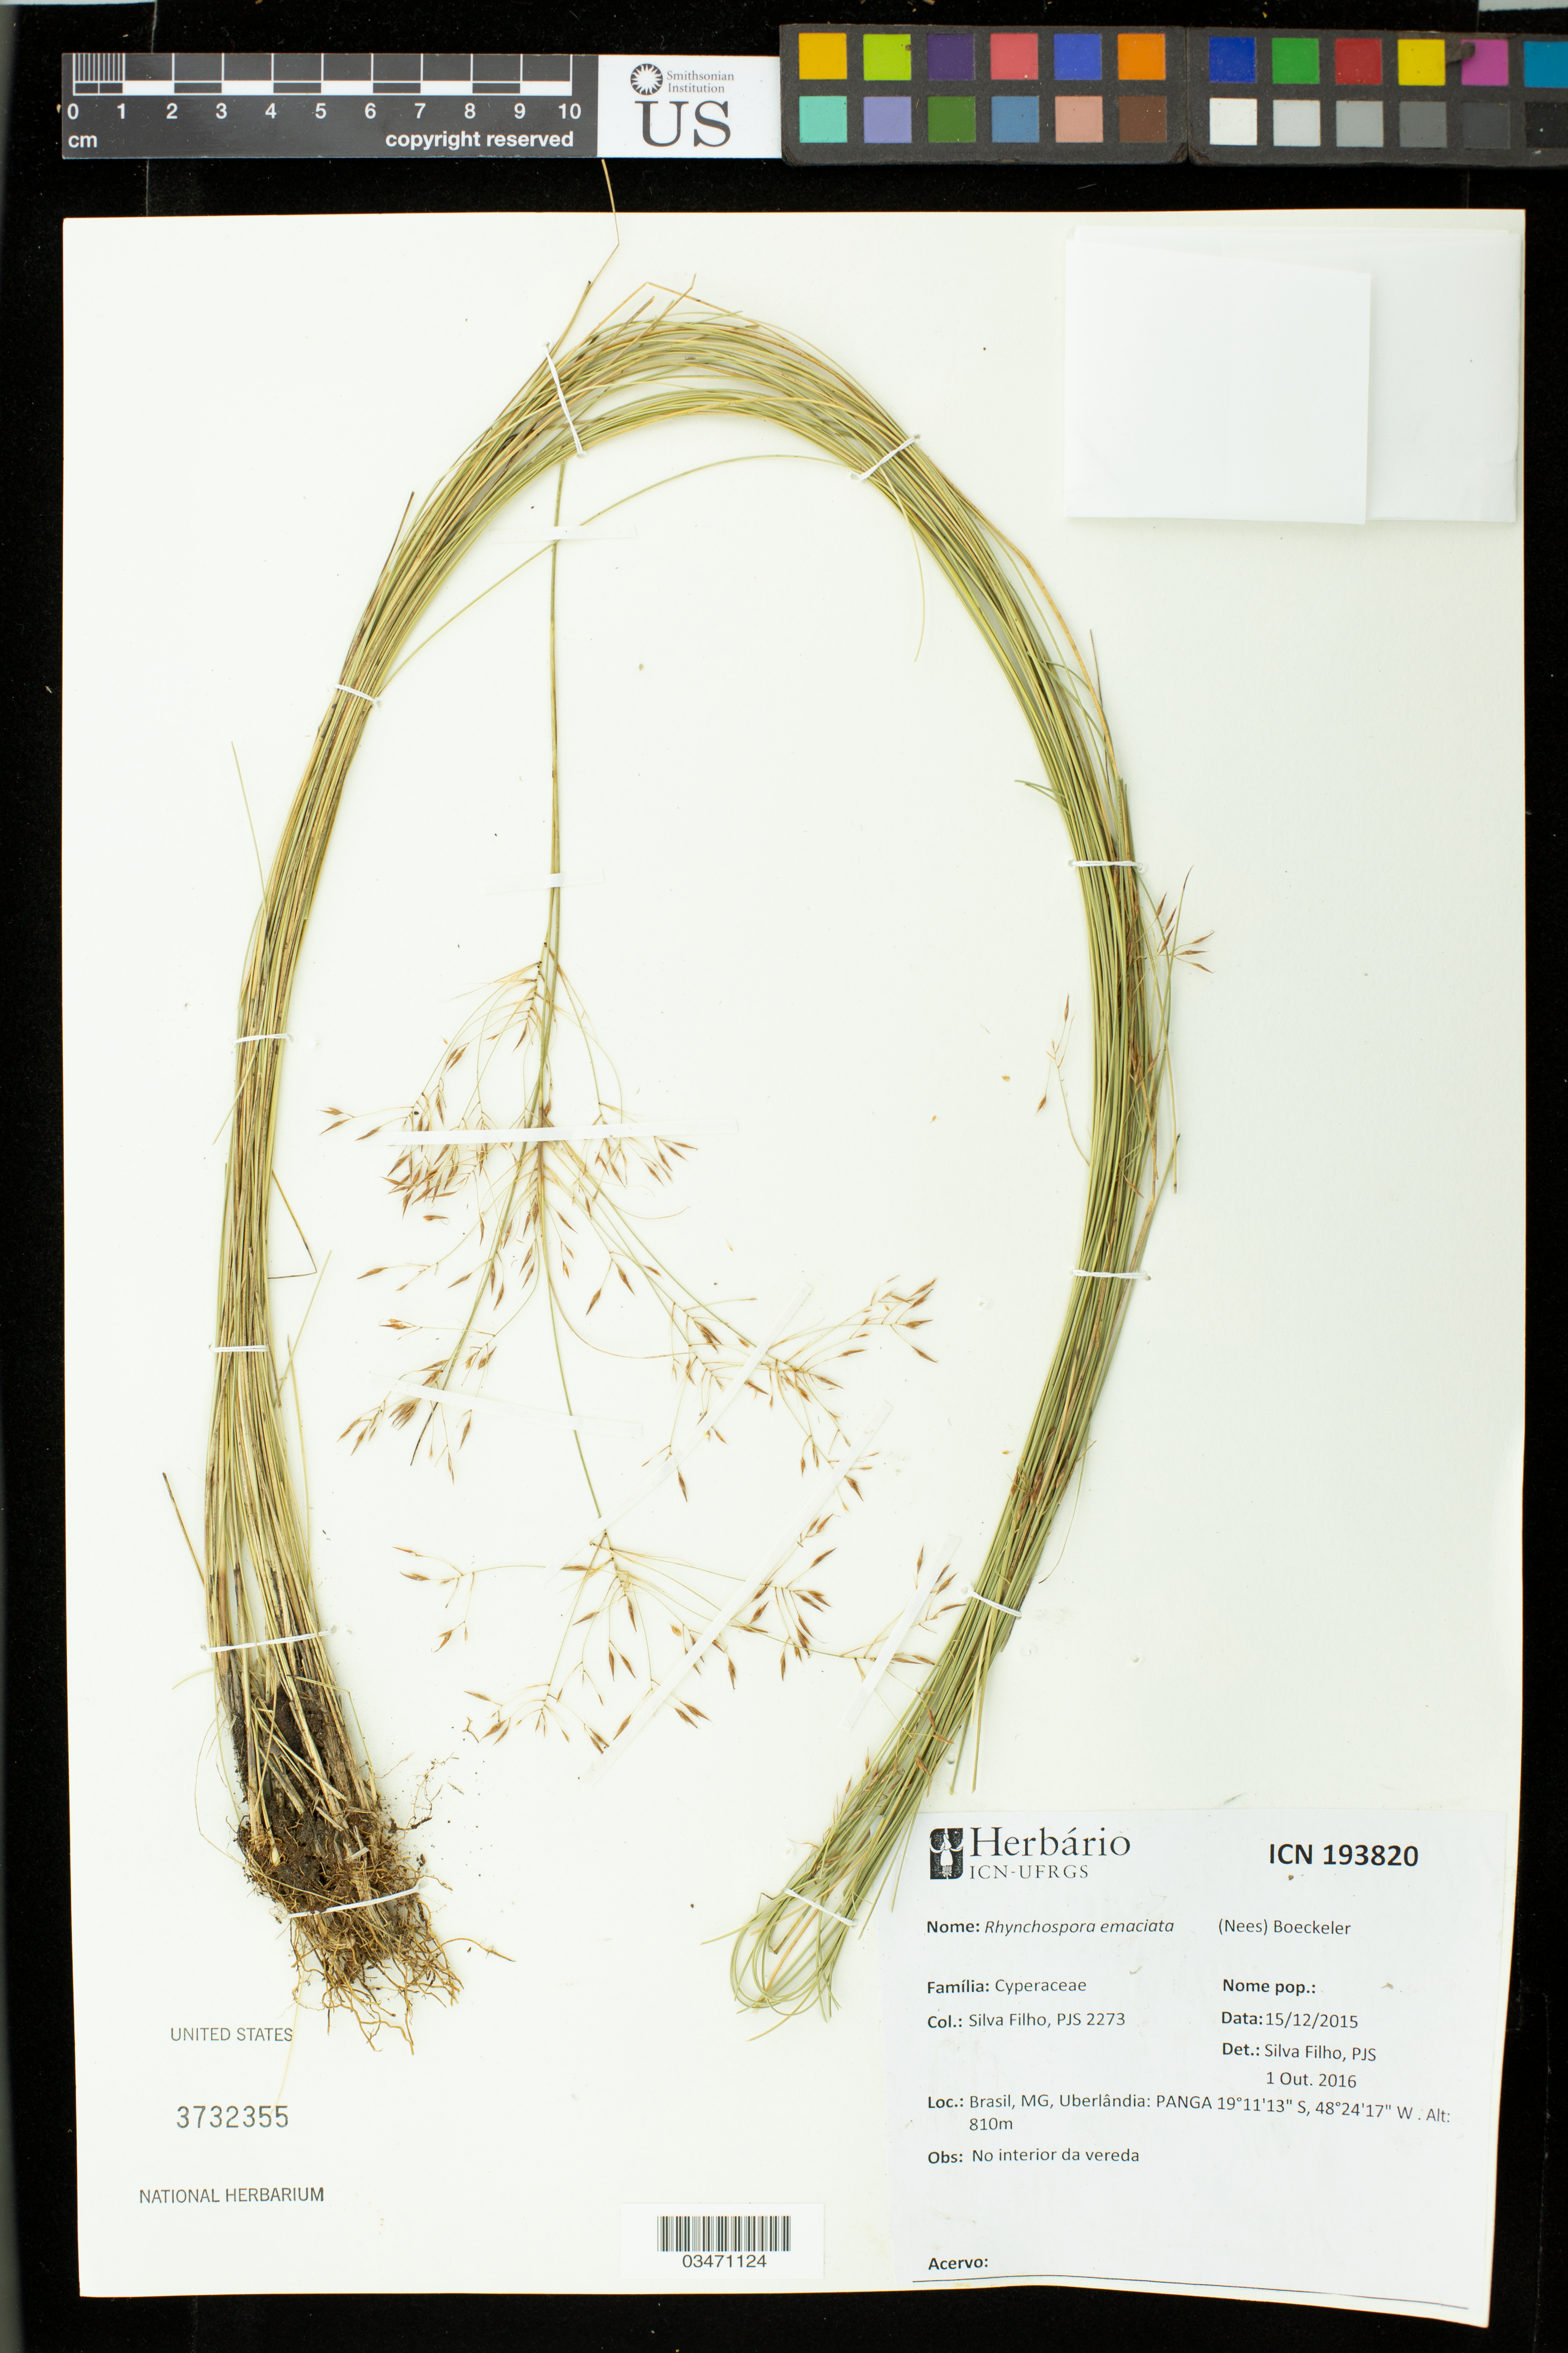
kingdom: Plantae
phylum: Tracheophyta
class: Liliopsida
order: Poales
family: Cyperaceae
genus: Rhynchospora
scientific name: Rhynchospora emaciata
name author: (Nees) Boeckeler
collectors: -. Silva Filho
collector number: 2273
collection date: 2015-12-15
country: Brazil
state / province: Minas Gerais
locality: Uberlandia: PANGA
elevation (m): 810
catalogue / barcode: US 3732355